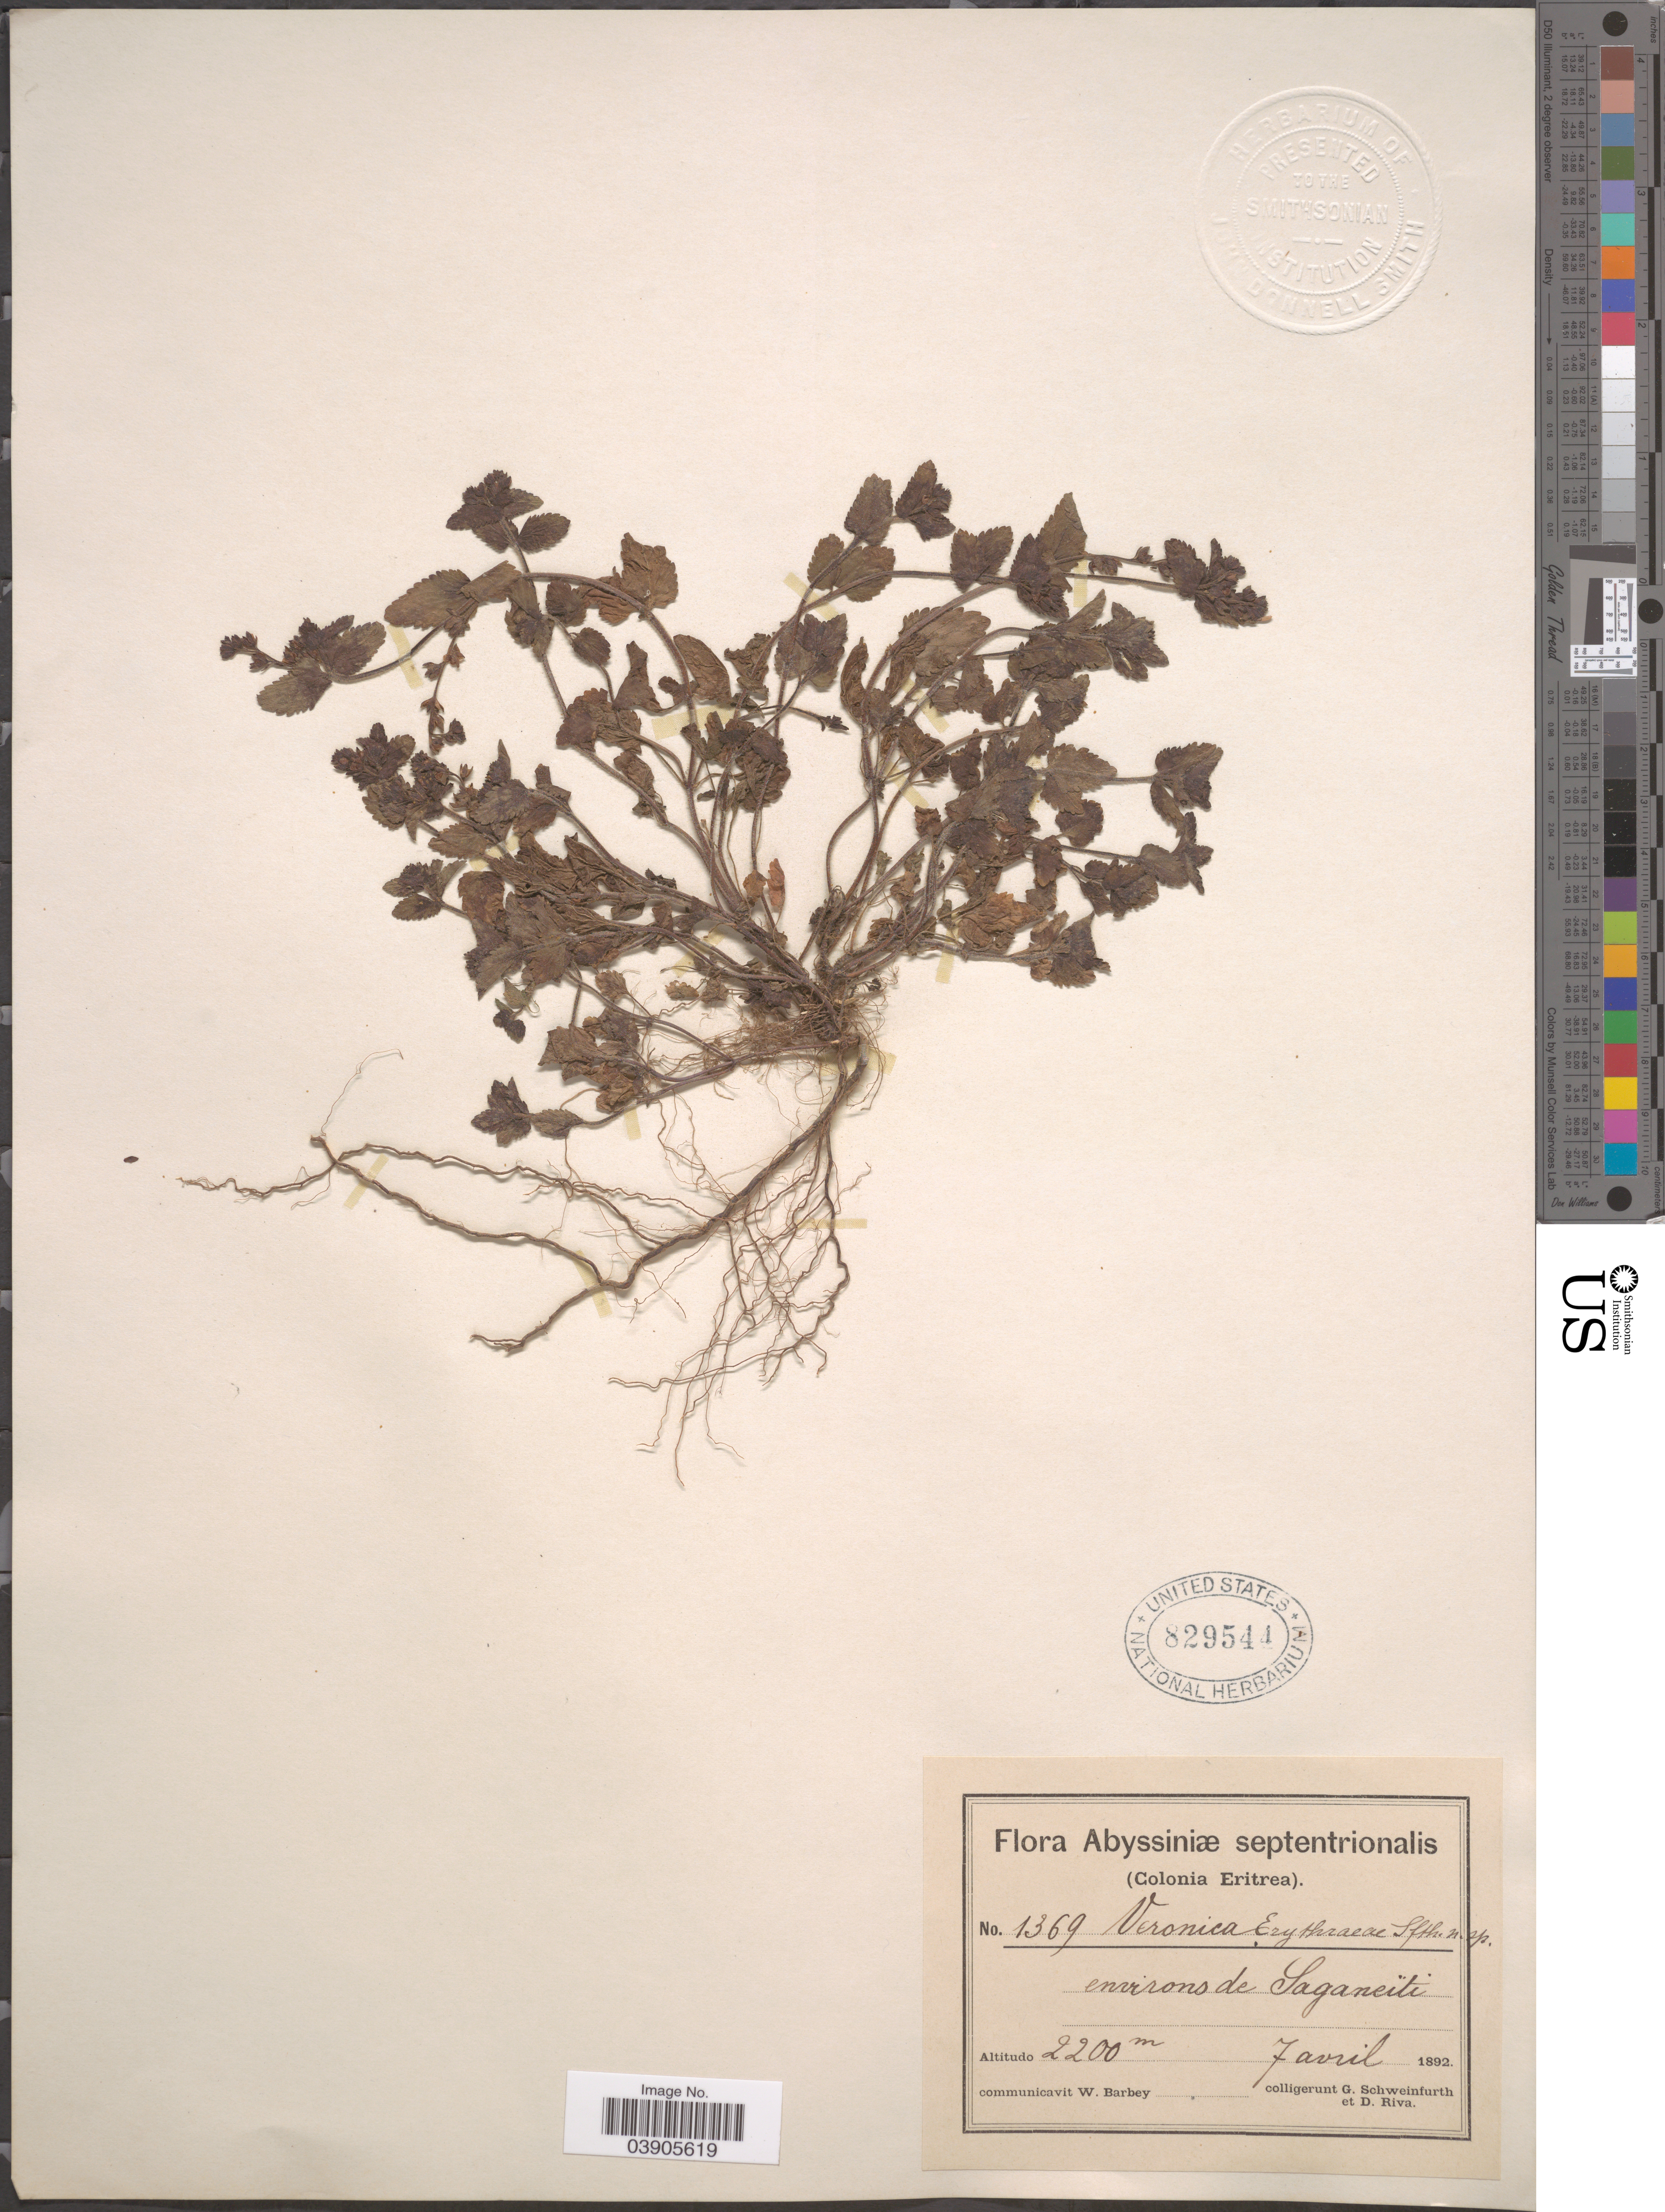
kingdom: Plantae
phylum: Tracheophyta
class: Magnoliopsida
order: Lamiales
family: Plantaginaceae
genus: Veronica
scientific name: Veronica erythraea Schweinf. sp. nov. ined.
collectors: G. A. Schweinfurth (herbarium) & D. Riva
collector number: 1369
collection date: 1892-04-07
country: Ethiopia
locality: Abyssiniae septentrionalis. Colonia Eritrea. Environs de Saganeiti.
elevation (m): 2200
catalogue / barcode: US 829544